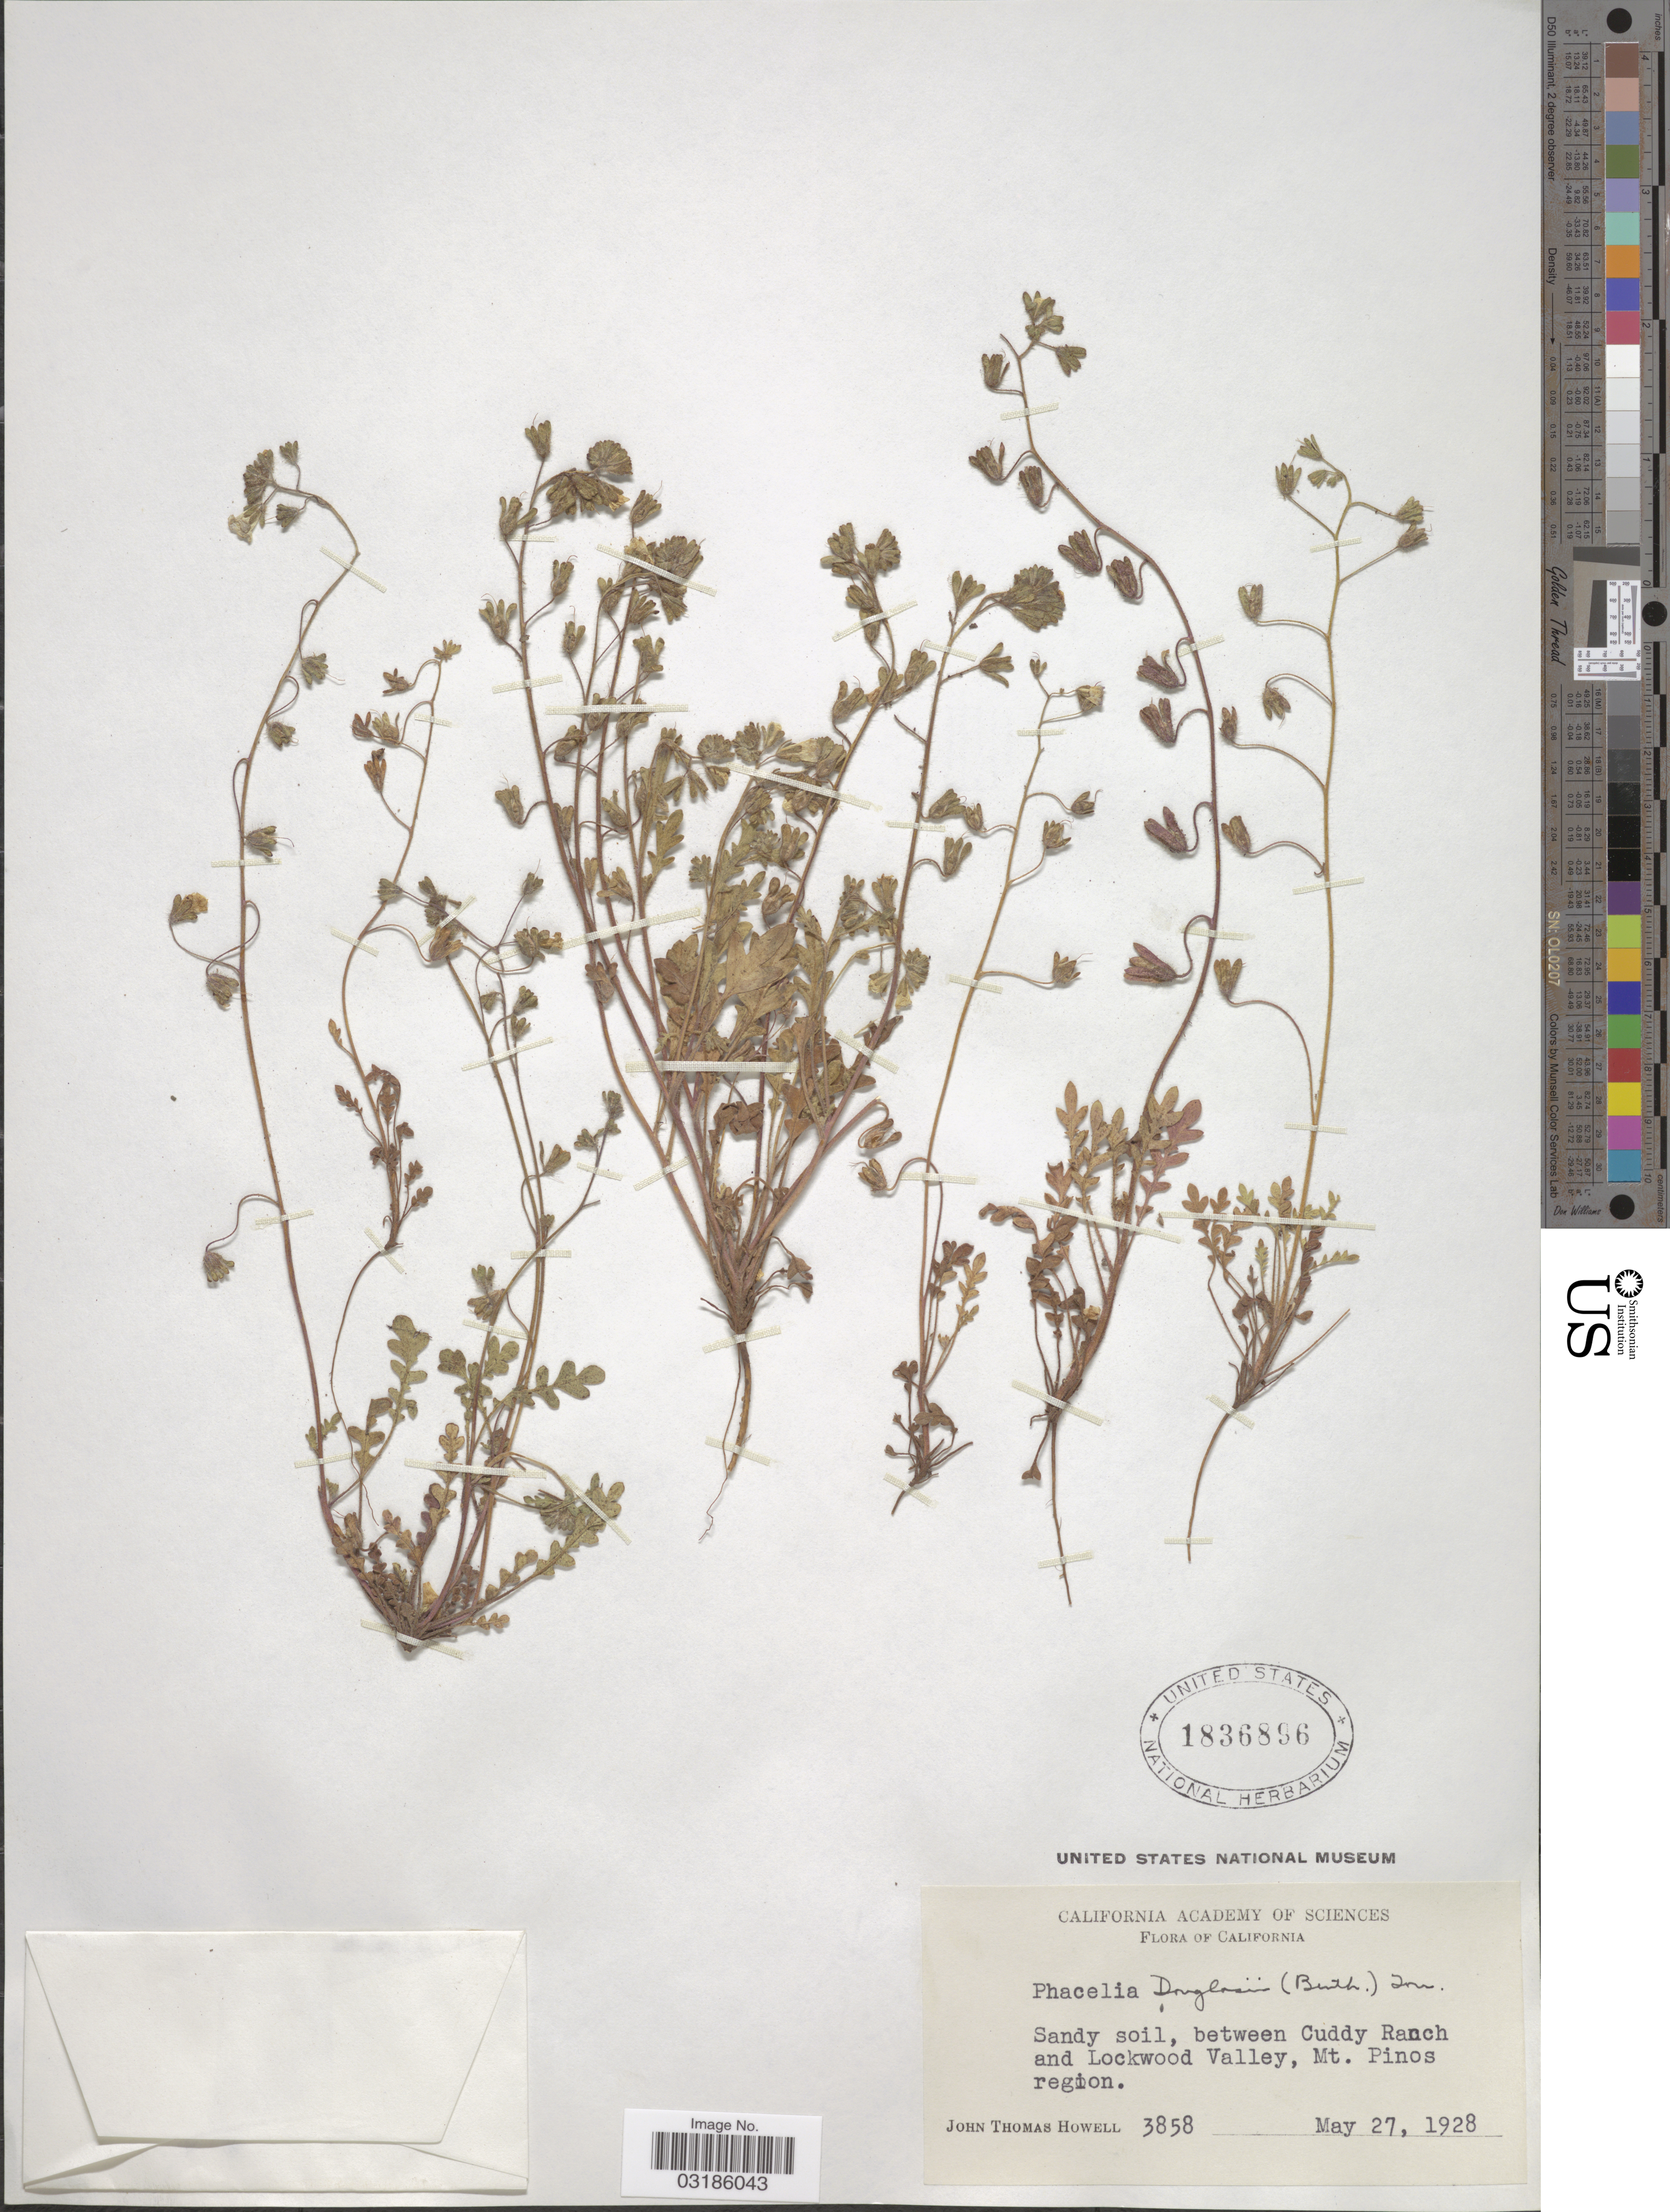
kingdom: Plantae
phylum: Tracheophyta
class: Magnoliopsida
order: Boraginales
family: Hydrophyllaceae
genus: Phacelia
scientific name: Phacelia douglasii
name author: (Benth.) Torr.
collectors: J. T. Howell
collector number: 3858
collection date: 1928-05-27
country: United States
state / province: California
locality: Between Cuddy Ranch and Lockwood Valley, Mt. Pinos region.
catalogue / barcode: US 1836896